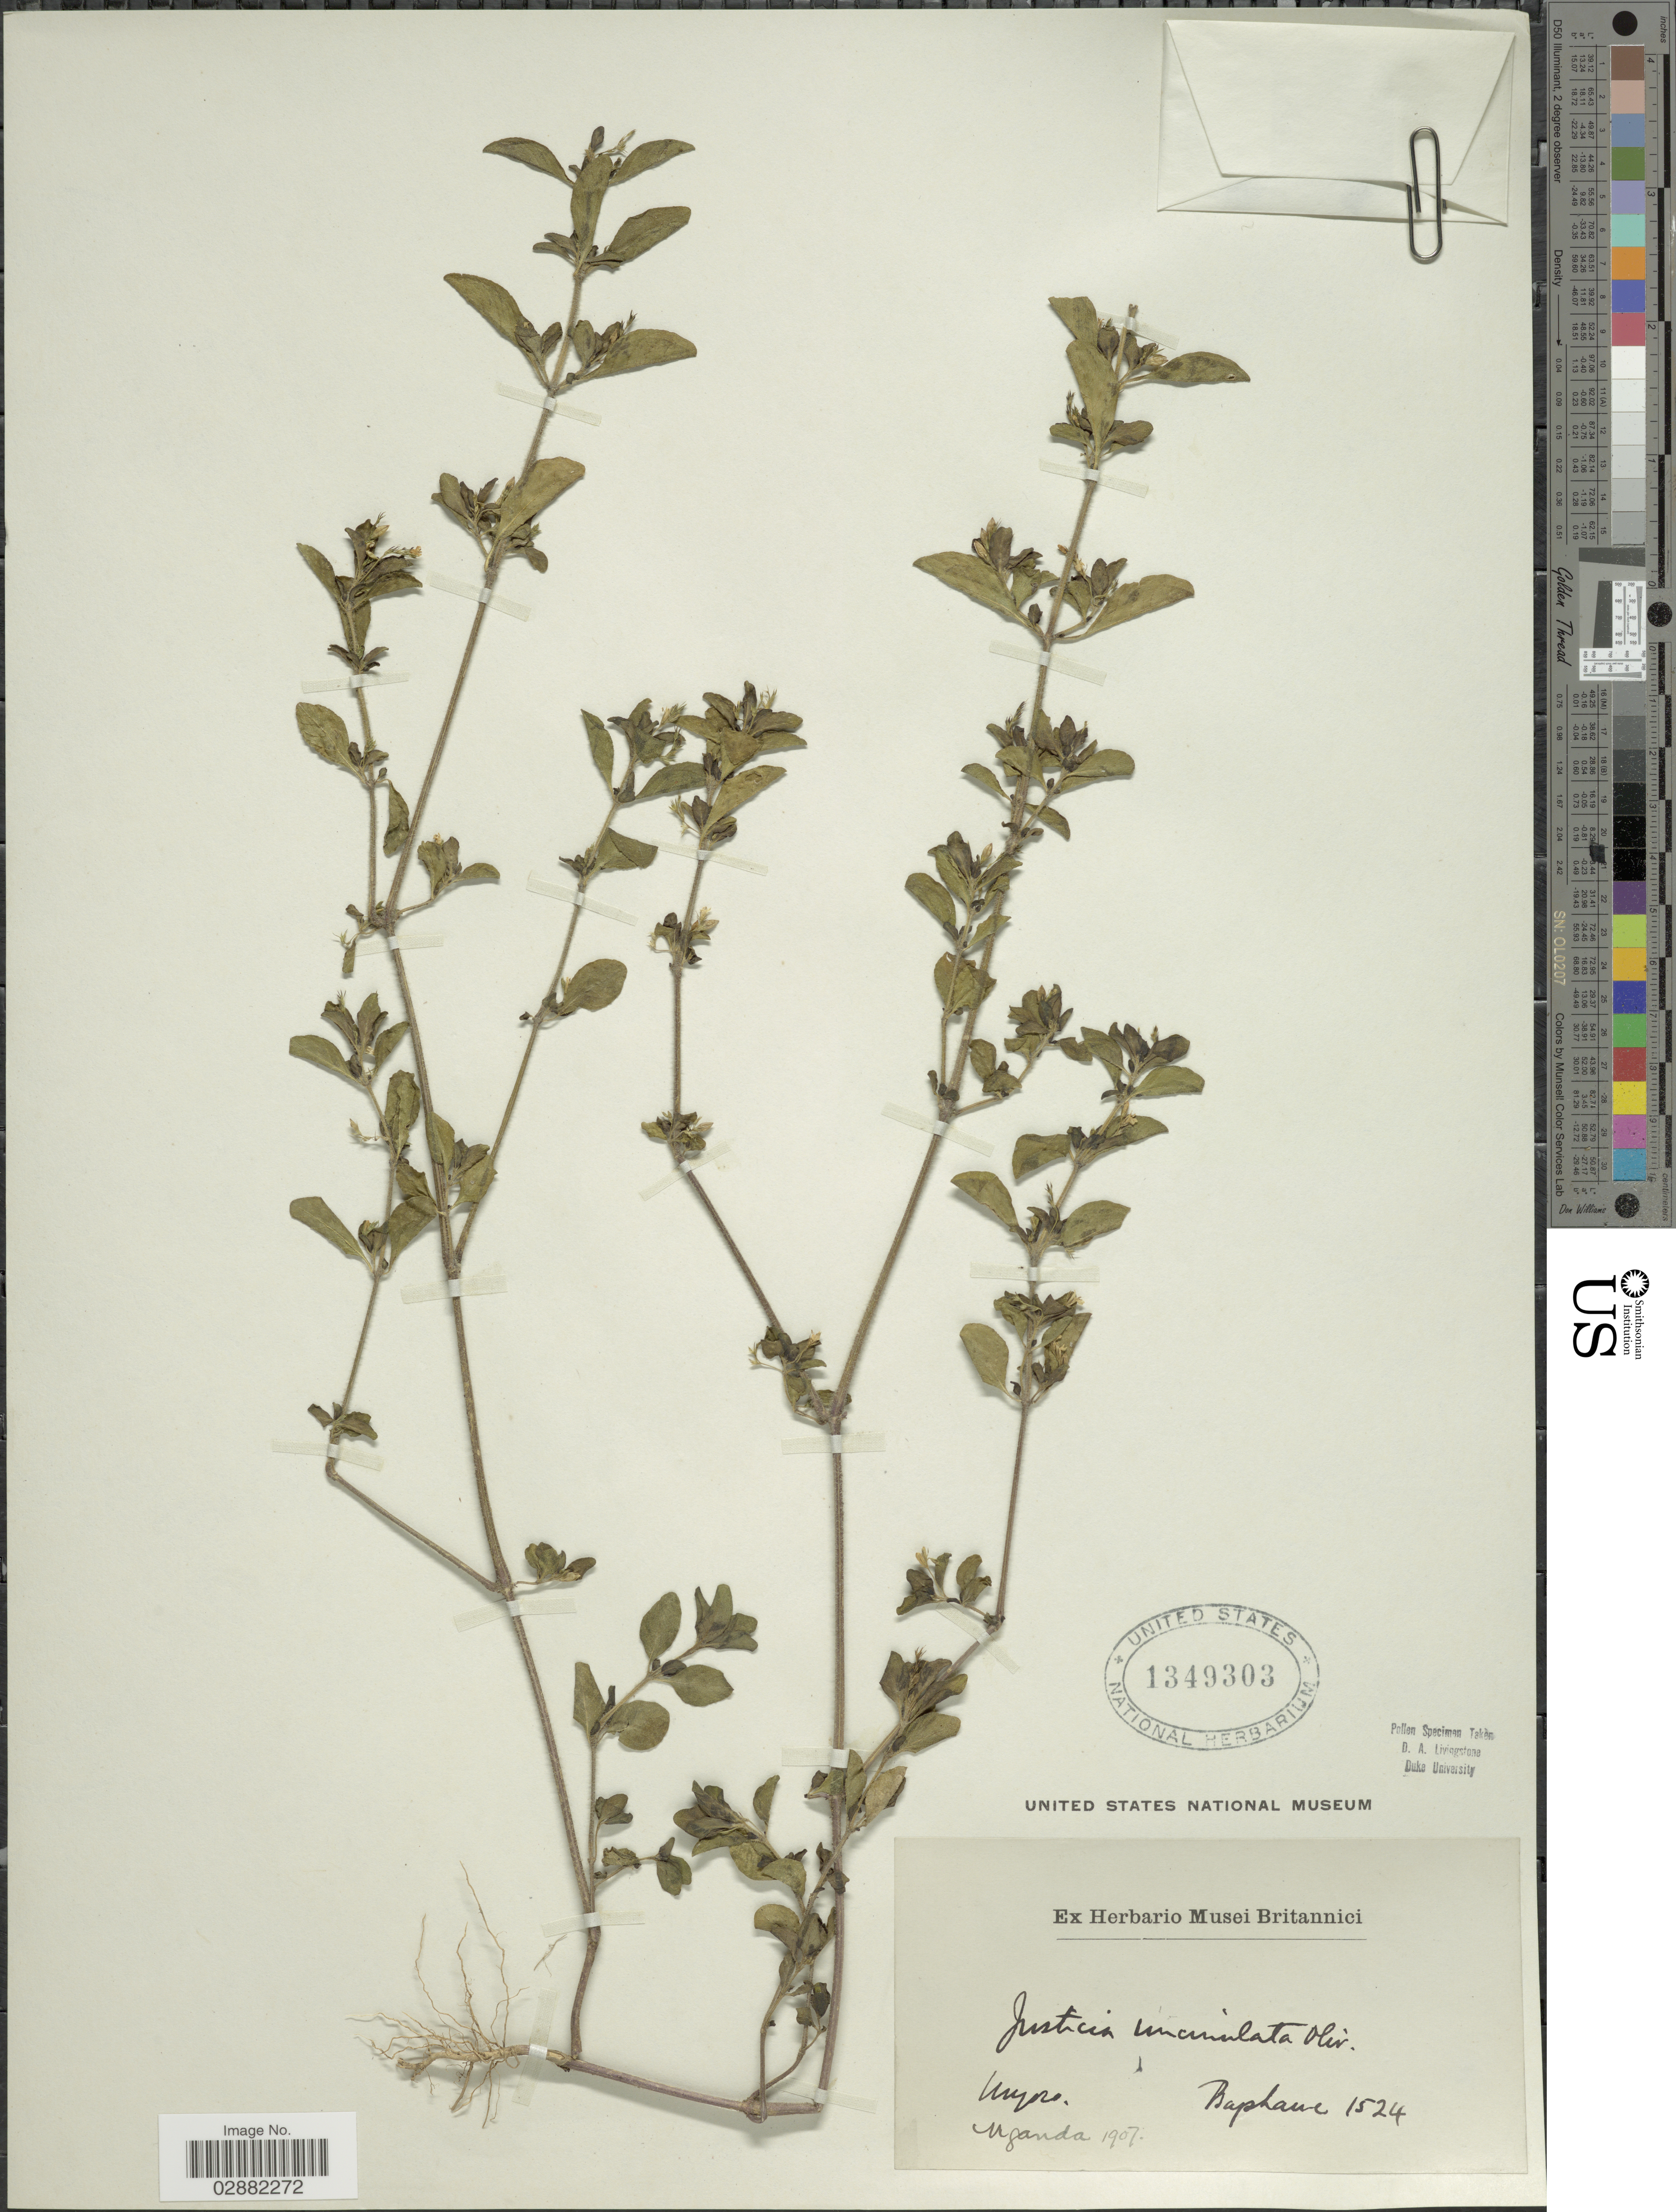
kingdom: Plantae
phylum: Tracheophyta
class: Magnoliopsida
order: Lamiales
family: Acanthaceae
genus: Justicia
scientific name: Justicia anagalloides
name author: (Nees) T. Anderson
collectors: Bagshawe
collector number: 1524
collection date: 1907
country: Uganda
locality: Unyoro.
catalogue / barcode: US 1349303